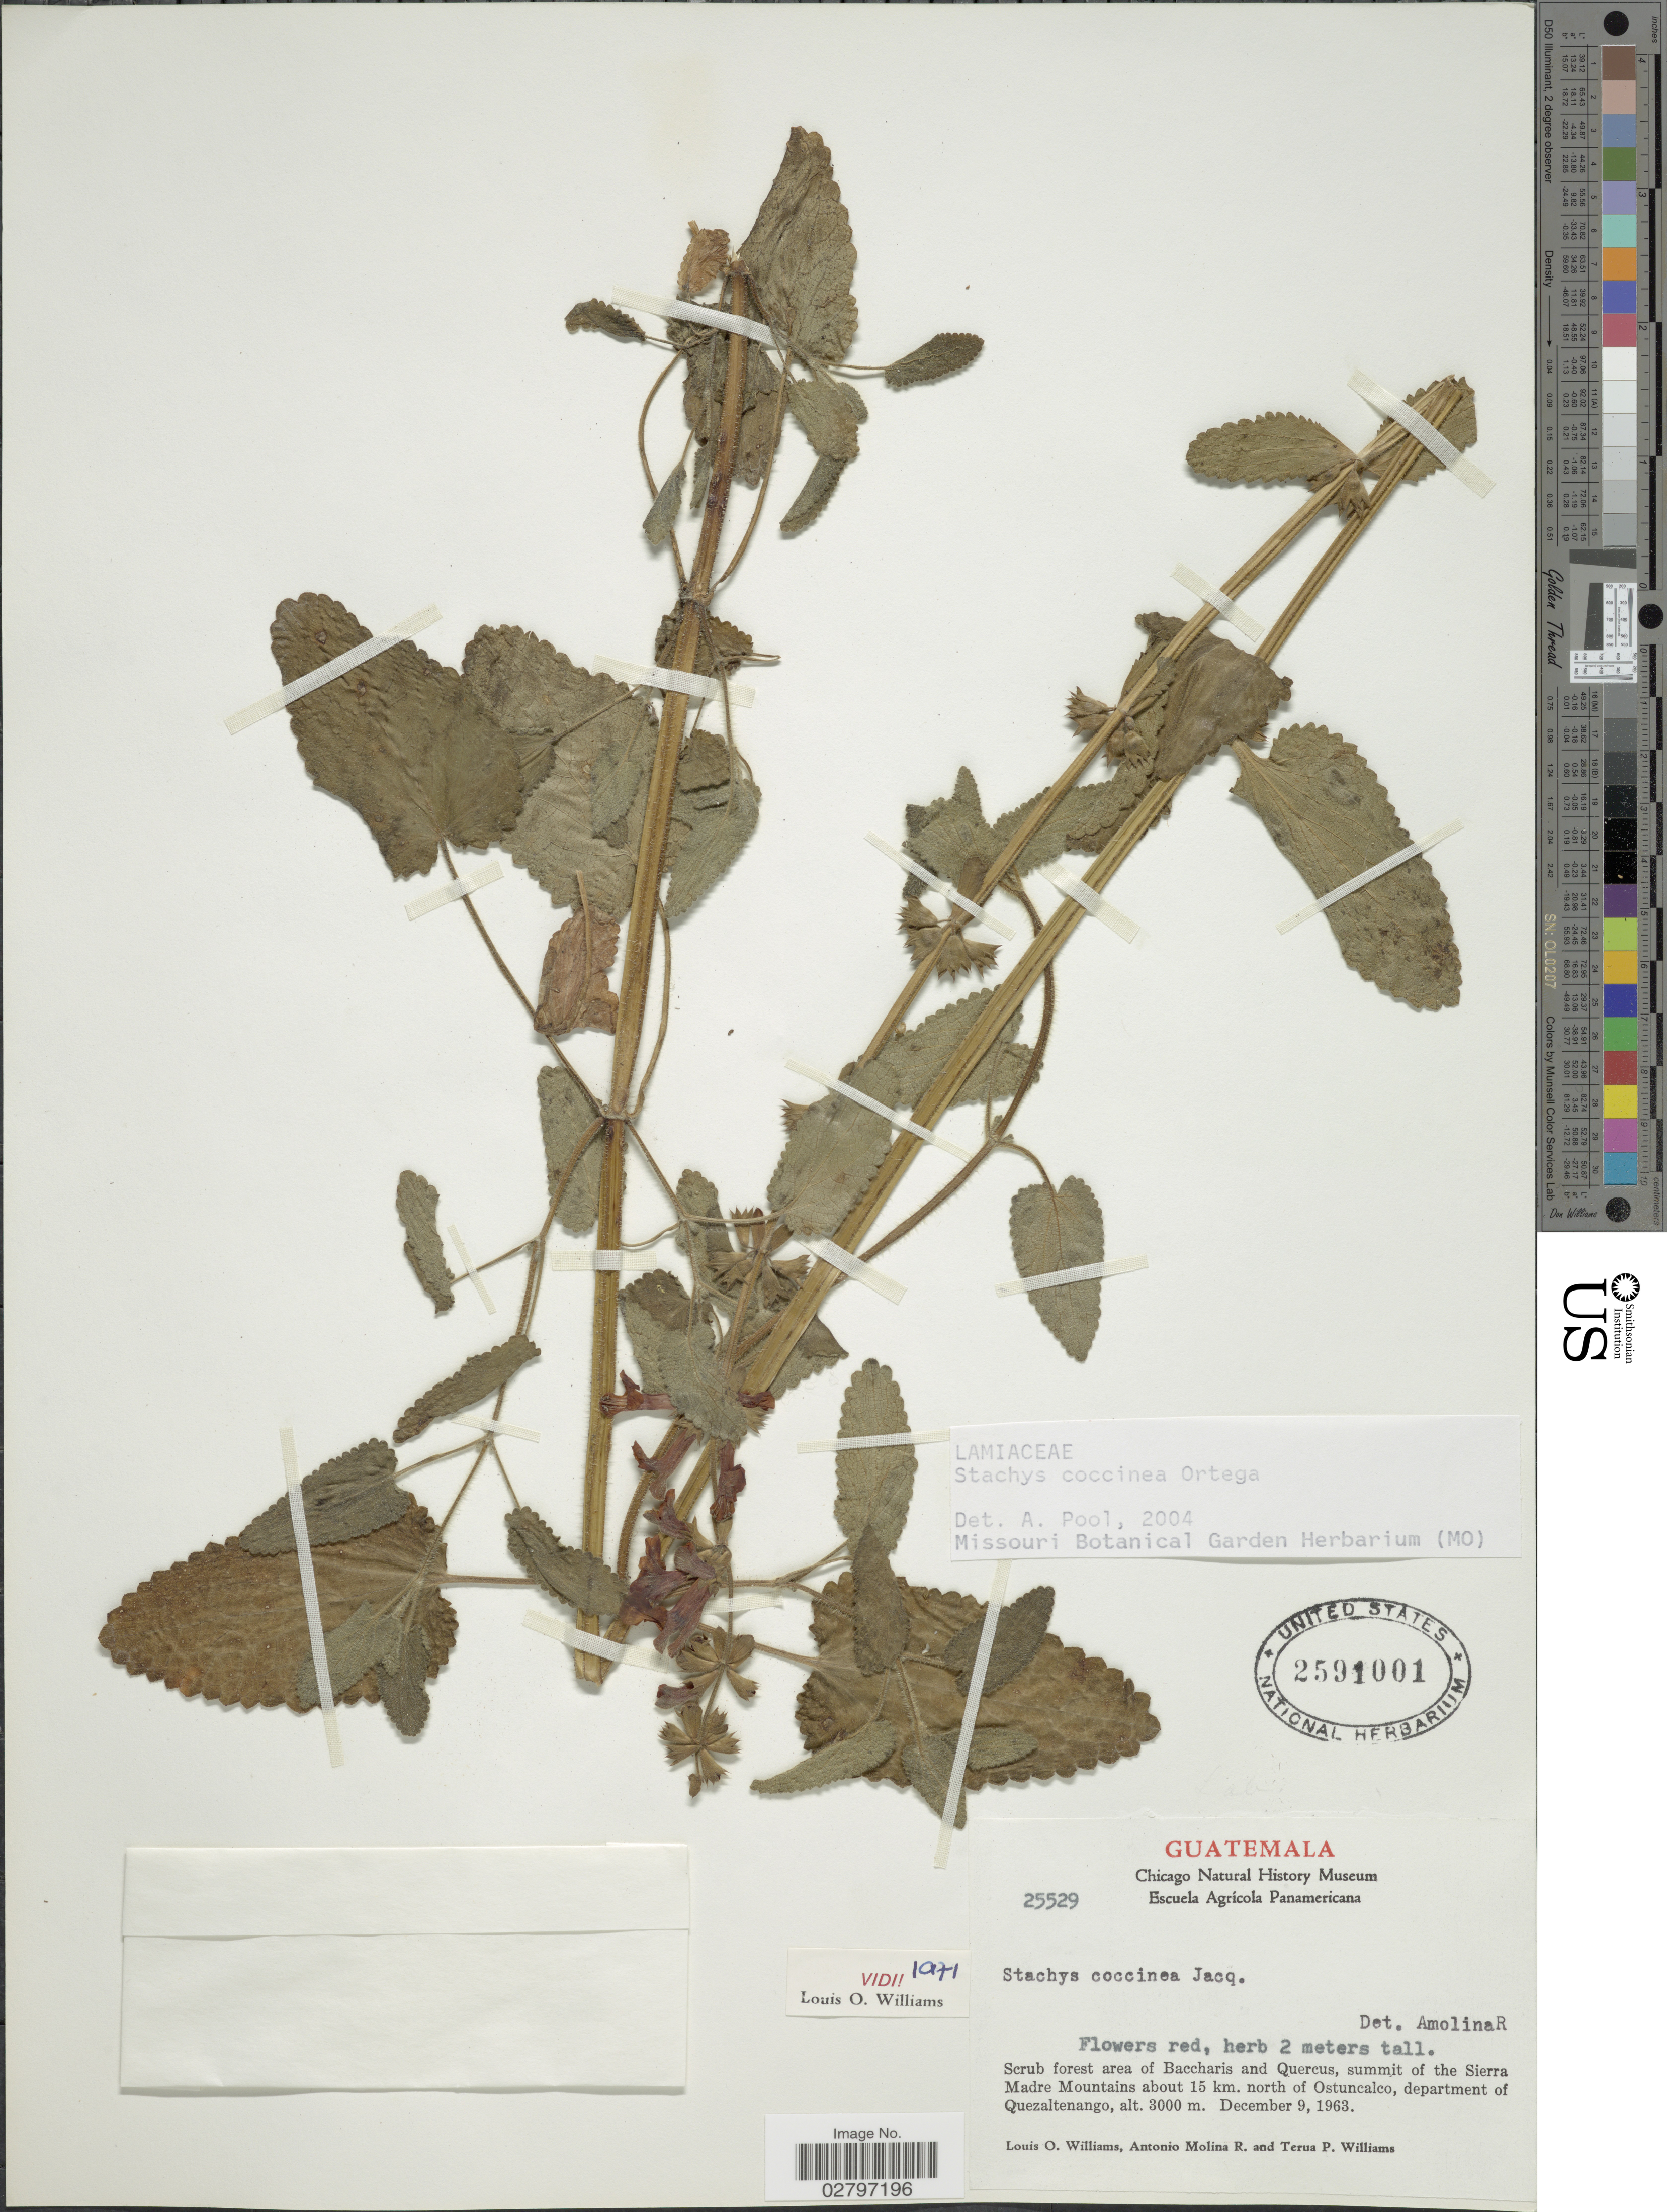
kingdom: Plantae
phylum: Tracheophyta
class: Magnoliopsida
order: Lamiales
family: Lamiaceae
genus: Stachys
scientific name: Stachys coccinea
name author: Ortega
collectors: L. O. Williams, A. Molina R. & T. Williams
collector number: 25529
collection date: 1963-12-09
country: Guatemala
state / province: Quetzaltenango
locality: Scrub forest area of Baccharis and Quercus, summit of the Sierra Madre Mountains about 15 km. north of Ostuncalco, department of Quezaltenango.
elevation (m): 3000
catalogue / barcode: US 2591001